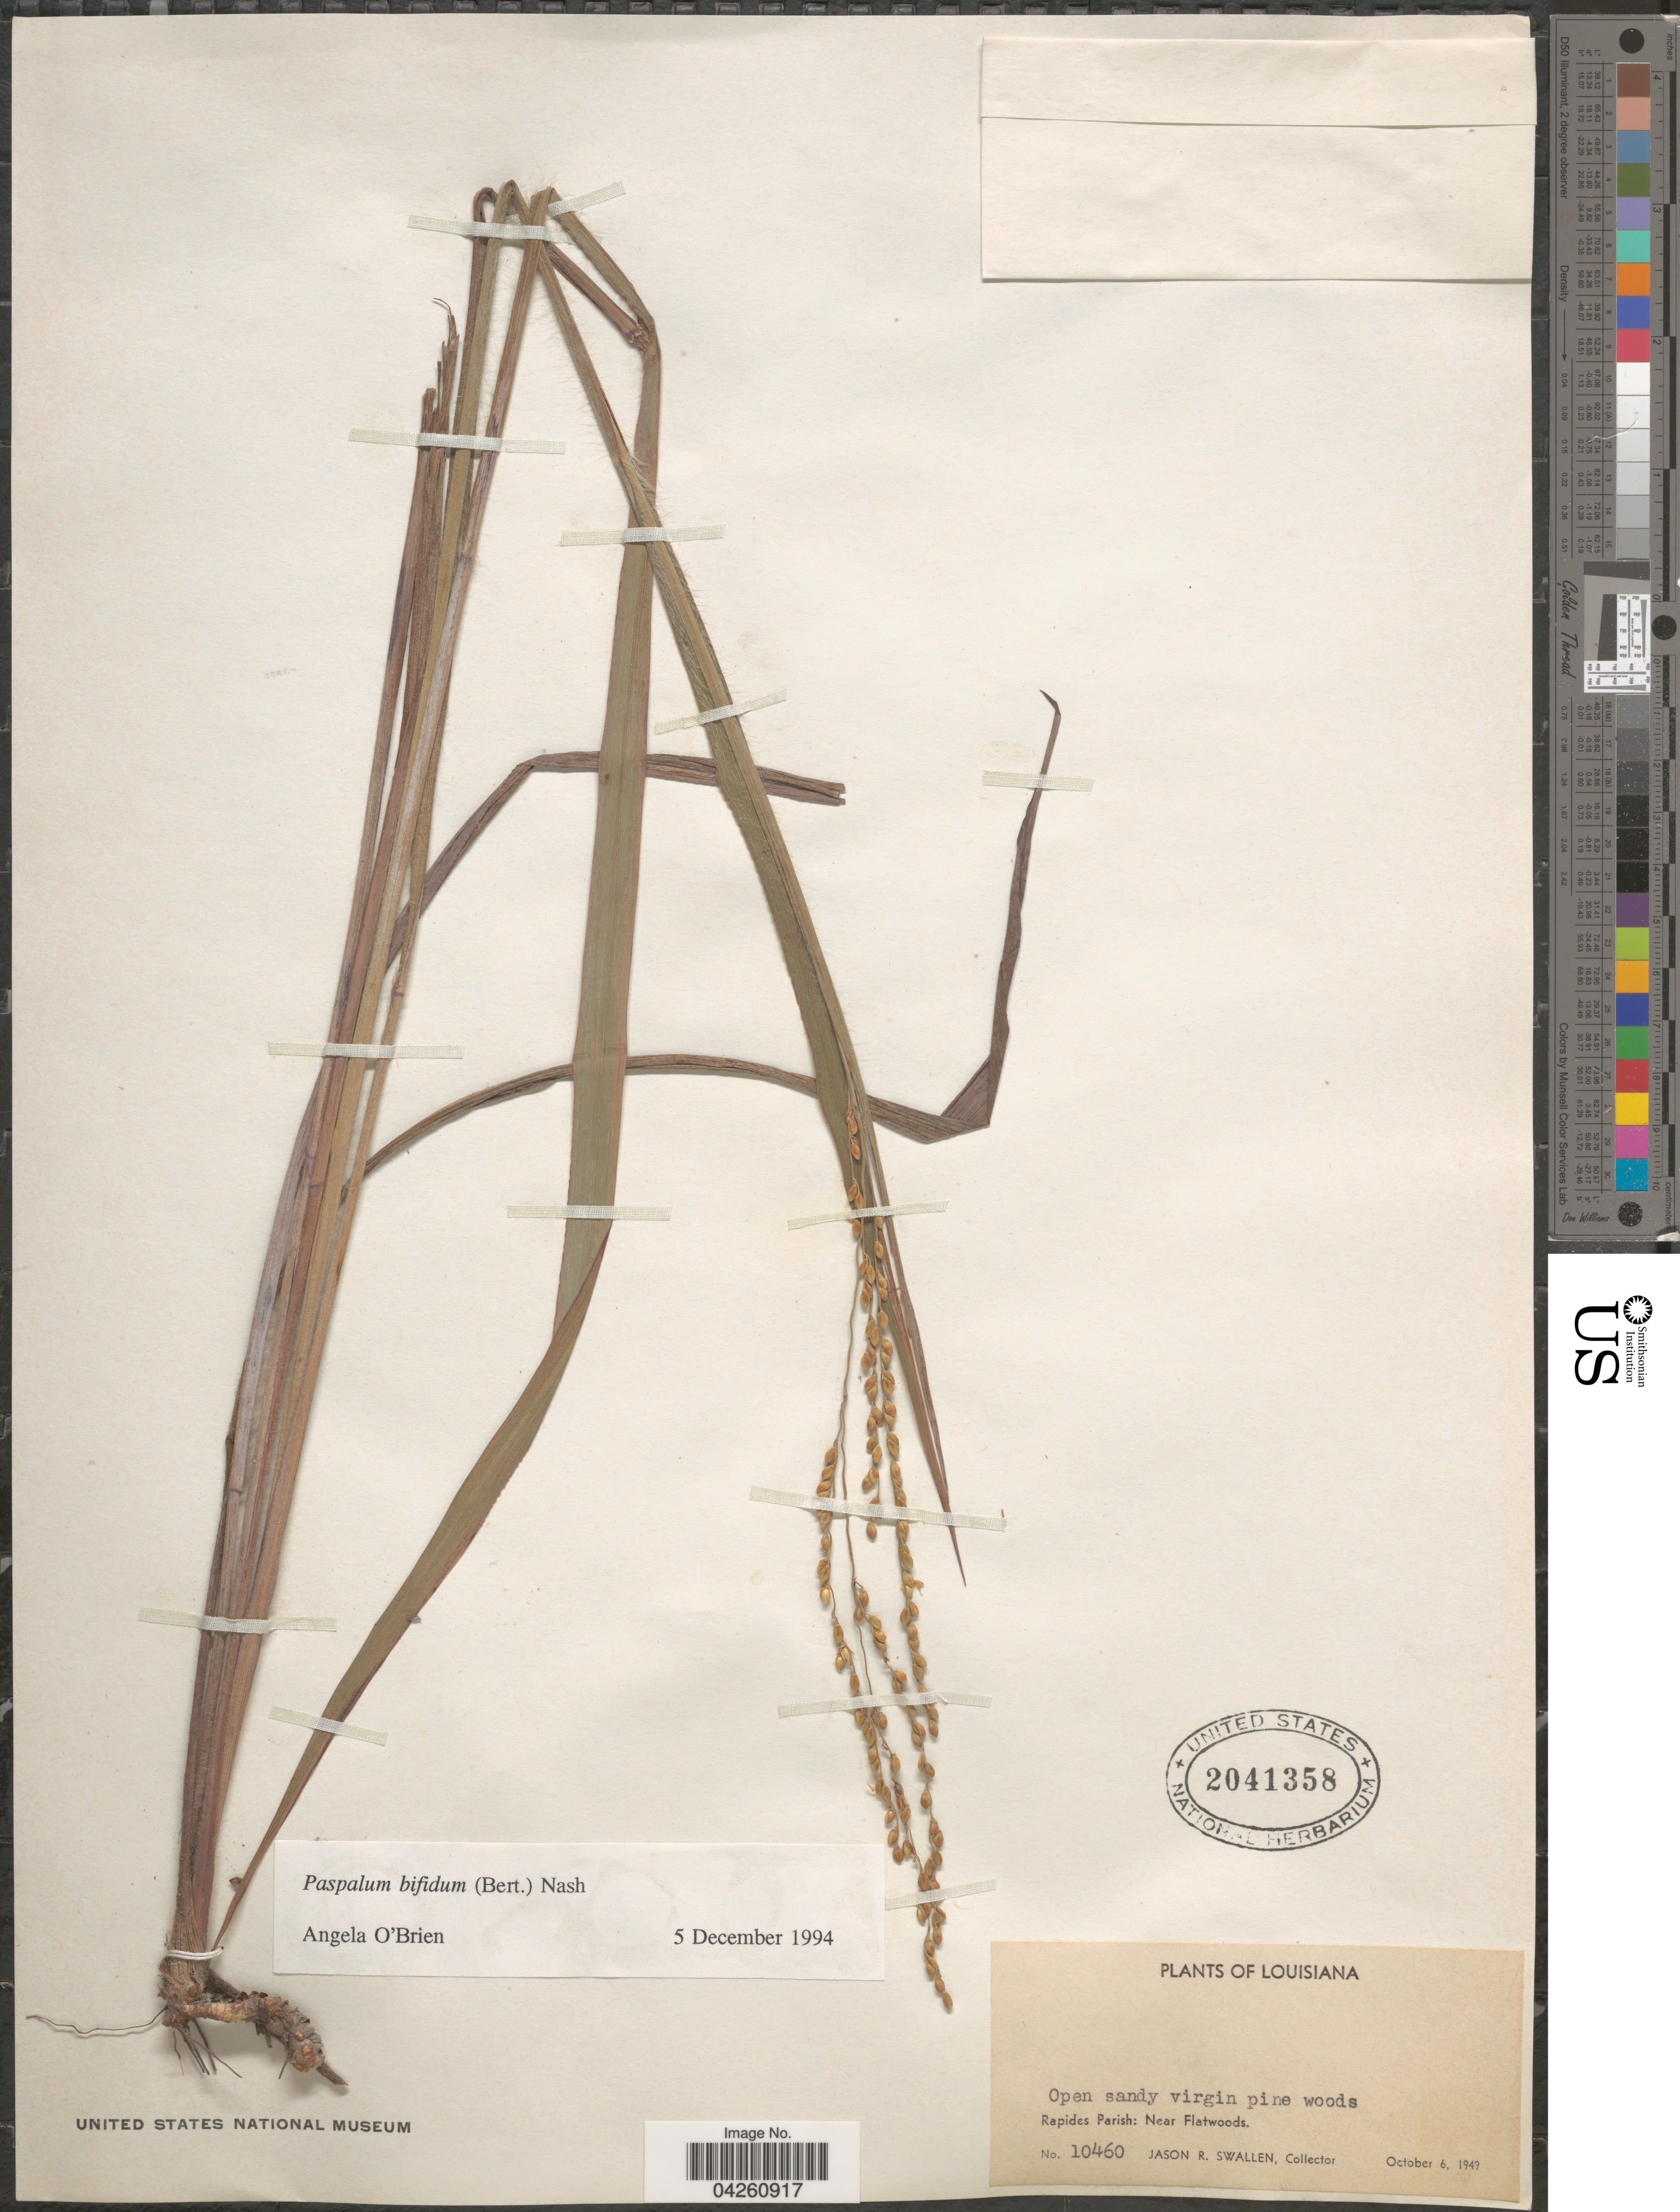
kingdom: Plantae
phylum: Tracheophyta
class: Liliopsida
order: Poales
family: Poaceae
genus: Paspalum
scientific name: Paspalum bifidum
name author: (Bertol.) Nash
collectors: J. R. Swallen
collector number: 10460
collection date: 1949-10-06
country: United States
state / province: Louisiana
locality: Open sandy virgin pine woods. Rapides Parish: Near Flatwoods.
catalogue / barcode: US 2041358